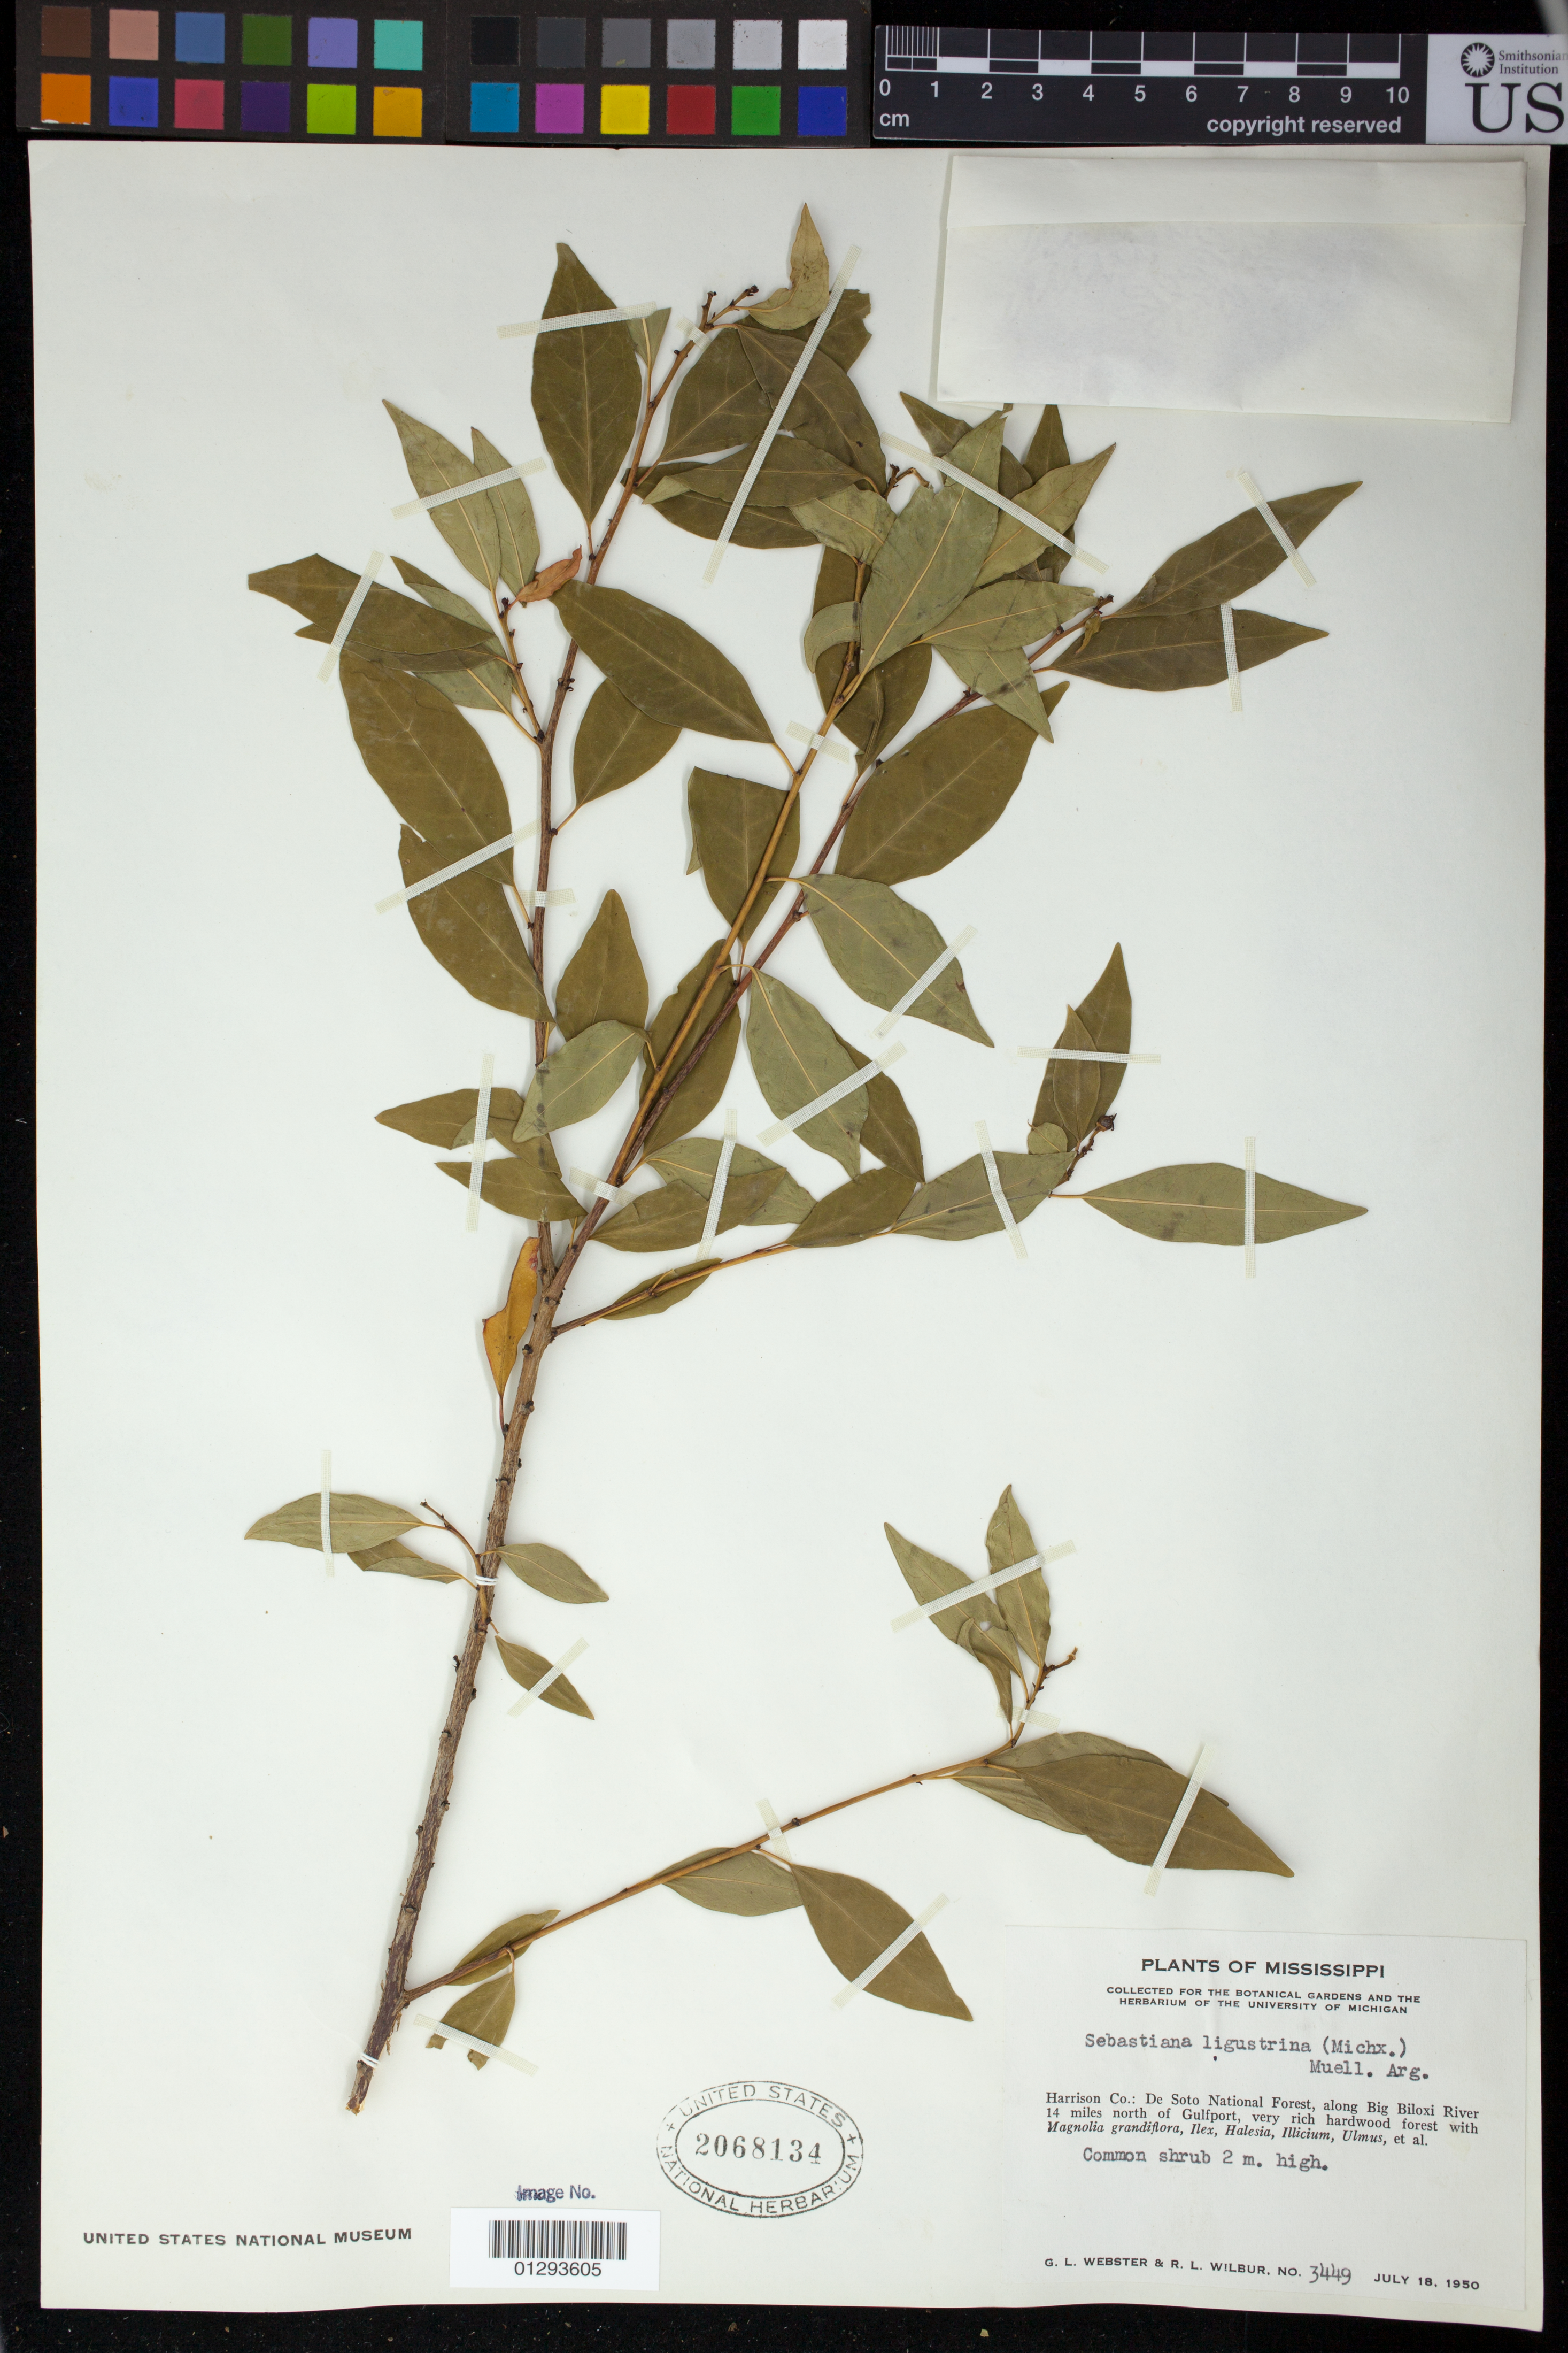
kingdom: Plantae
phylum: Tracheophyta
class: Magnoliopsida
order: Malpighiales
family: Euphorbiaceae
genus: Sebastiania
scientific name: Sebastiania fruticosa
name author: (Bartram) Fernald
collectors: G. L. Webster & R. Webster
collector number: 3449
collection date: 1950-07-18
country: United States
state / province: Mississippi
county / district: Harrison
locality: De Soto National Forest, along Big Biloxi River 14 miles north of Gulfport.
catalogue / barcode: US 2068134